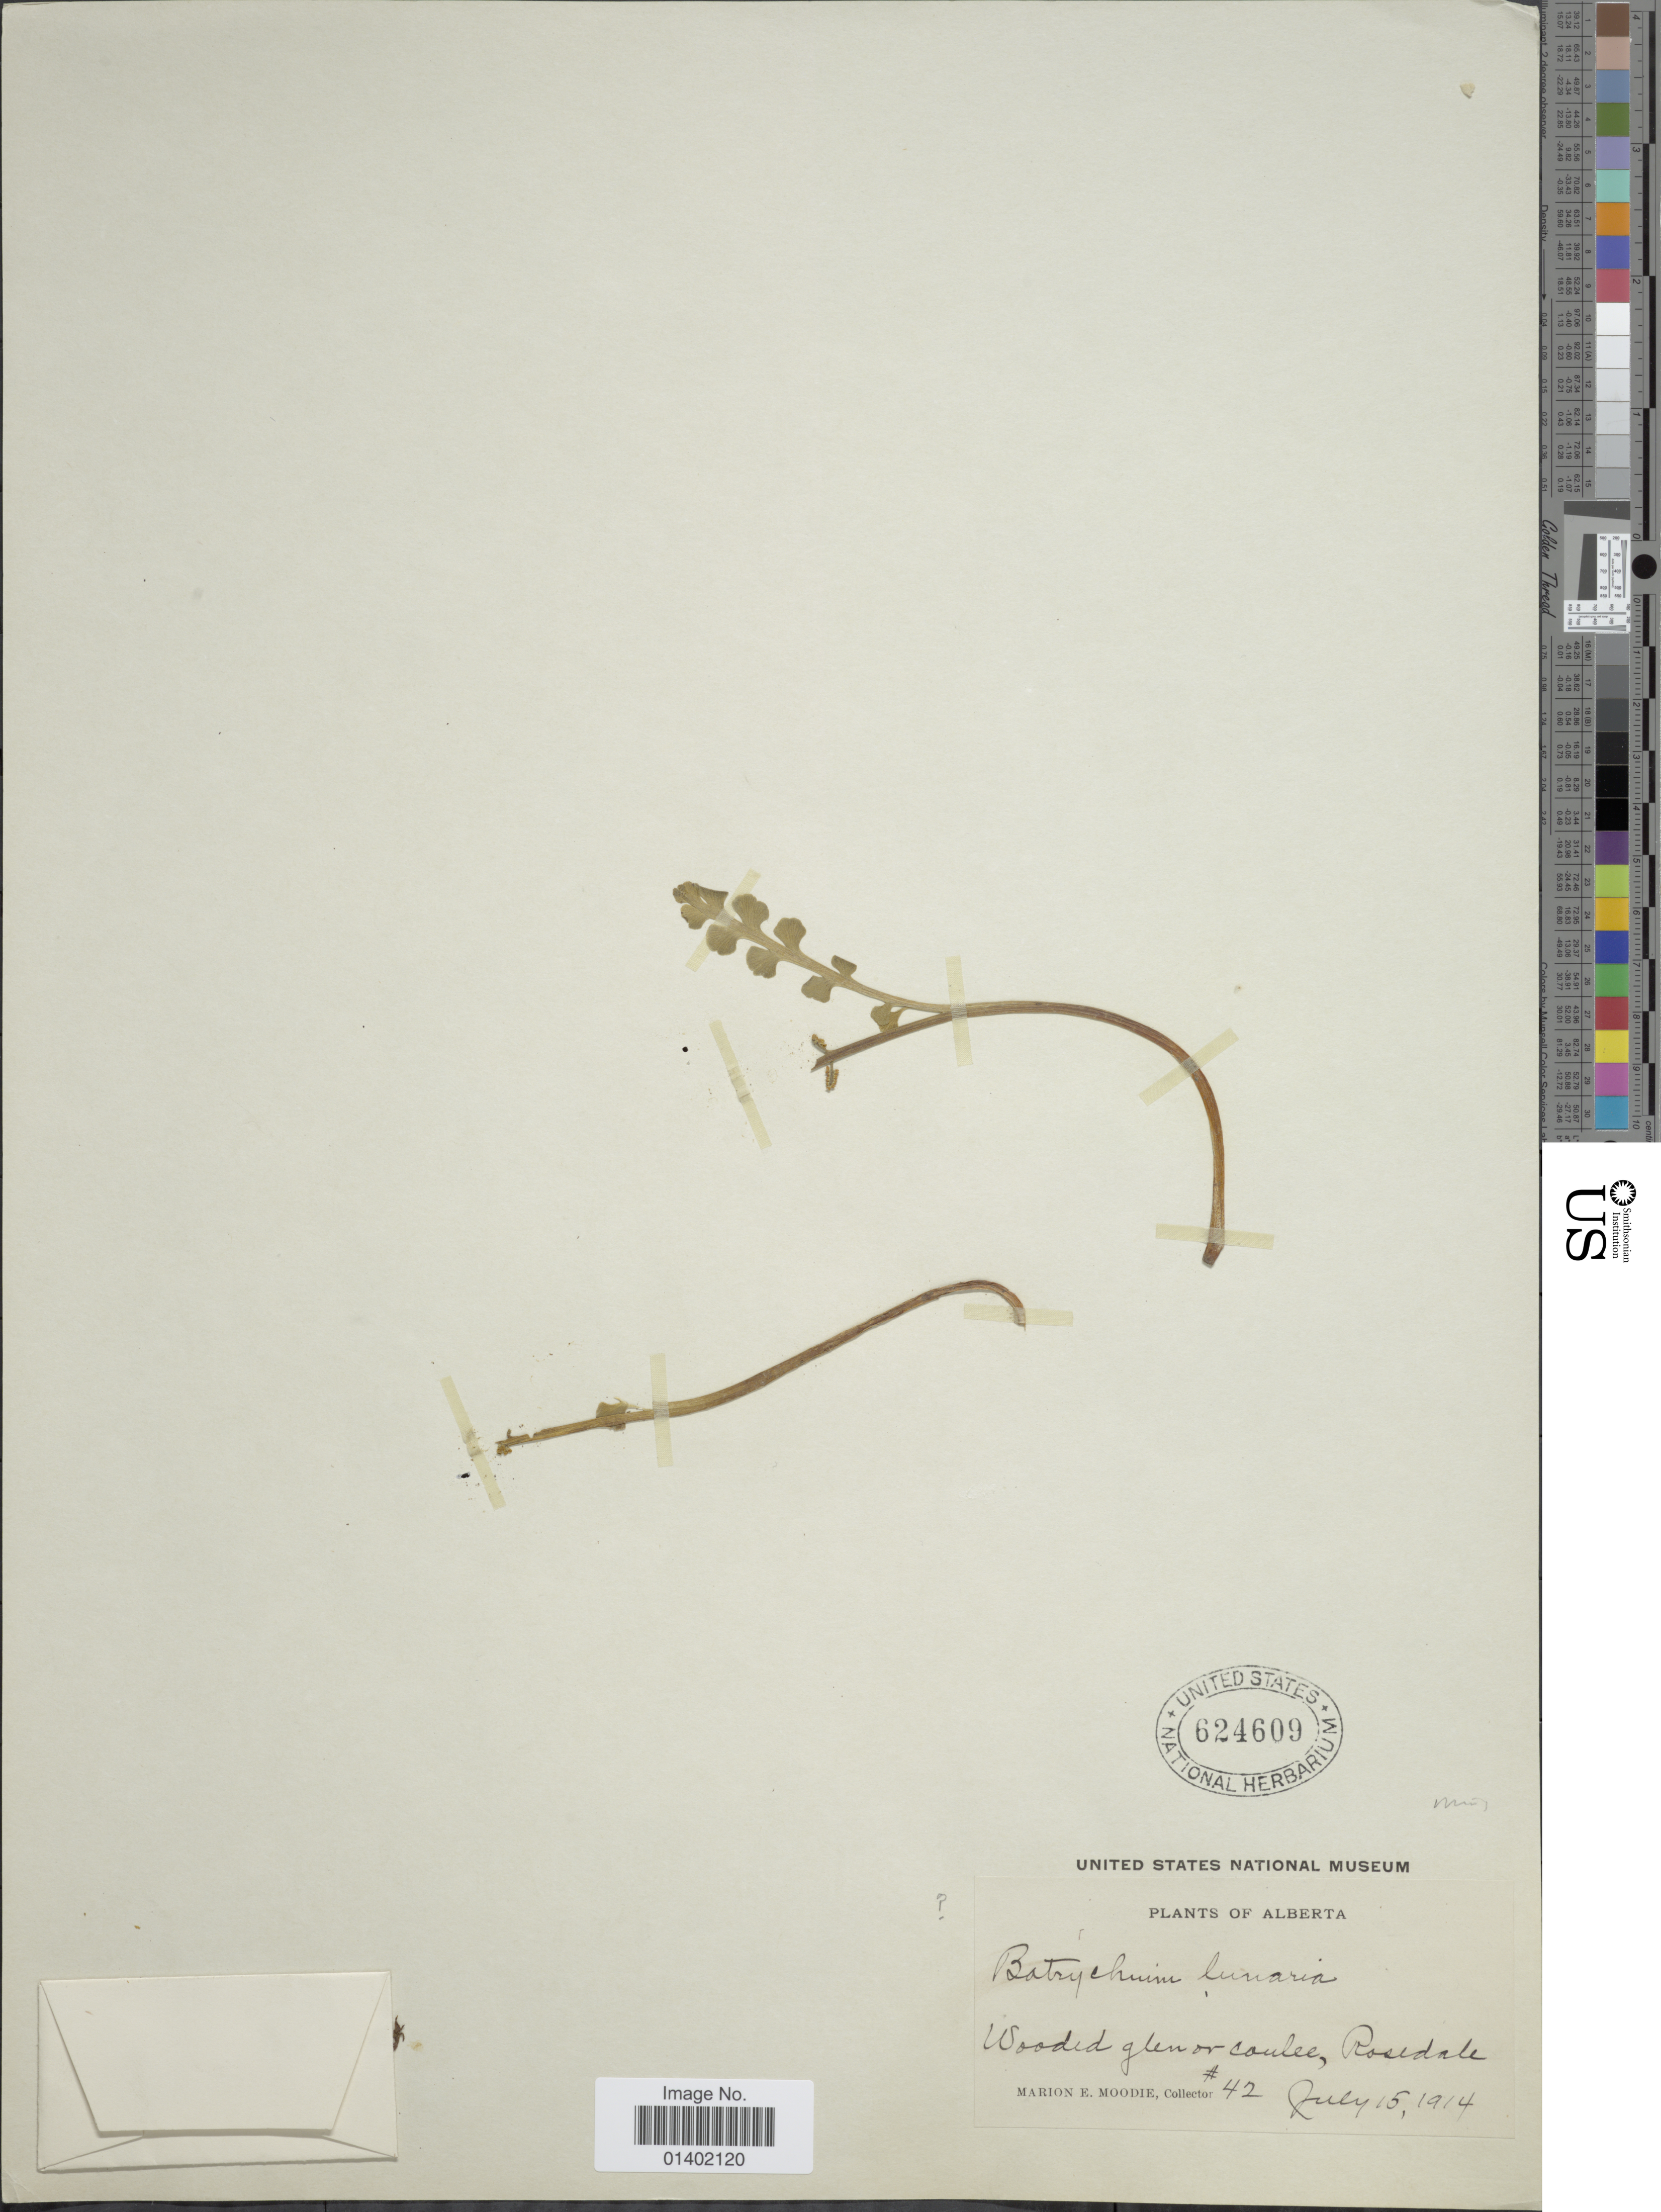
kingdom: Plantae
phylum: Tracheophyta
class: Polypodiopsida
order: Ophioglossales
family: Ophioglossaceae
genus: Botrychium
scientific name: Botrychium lunaria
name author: (L.) Sw.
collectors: M. E. Moodie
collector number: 42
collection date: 1914-07-15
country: Canada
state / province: Alberta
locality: Alberta, Rosedale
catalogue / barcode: US 624609